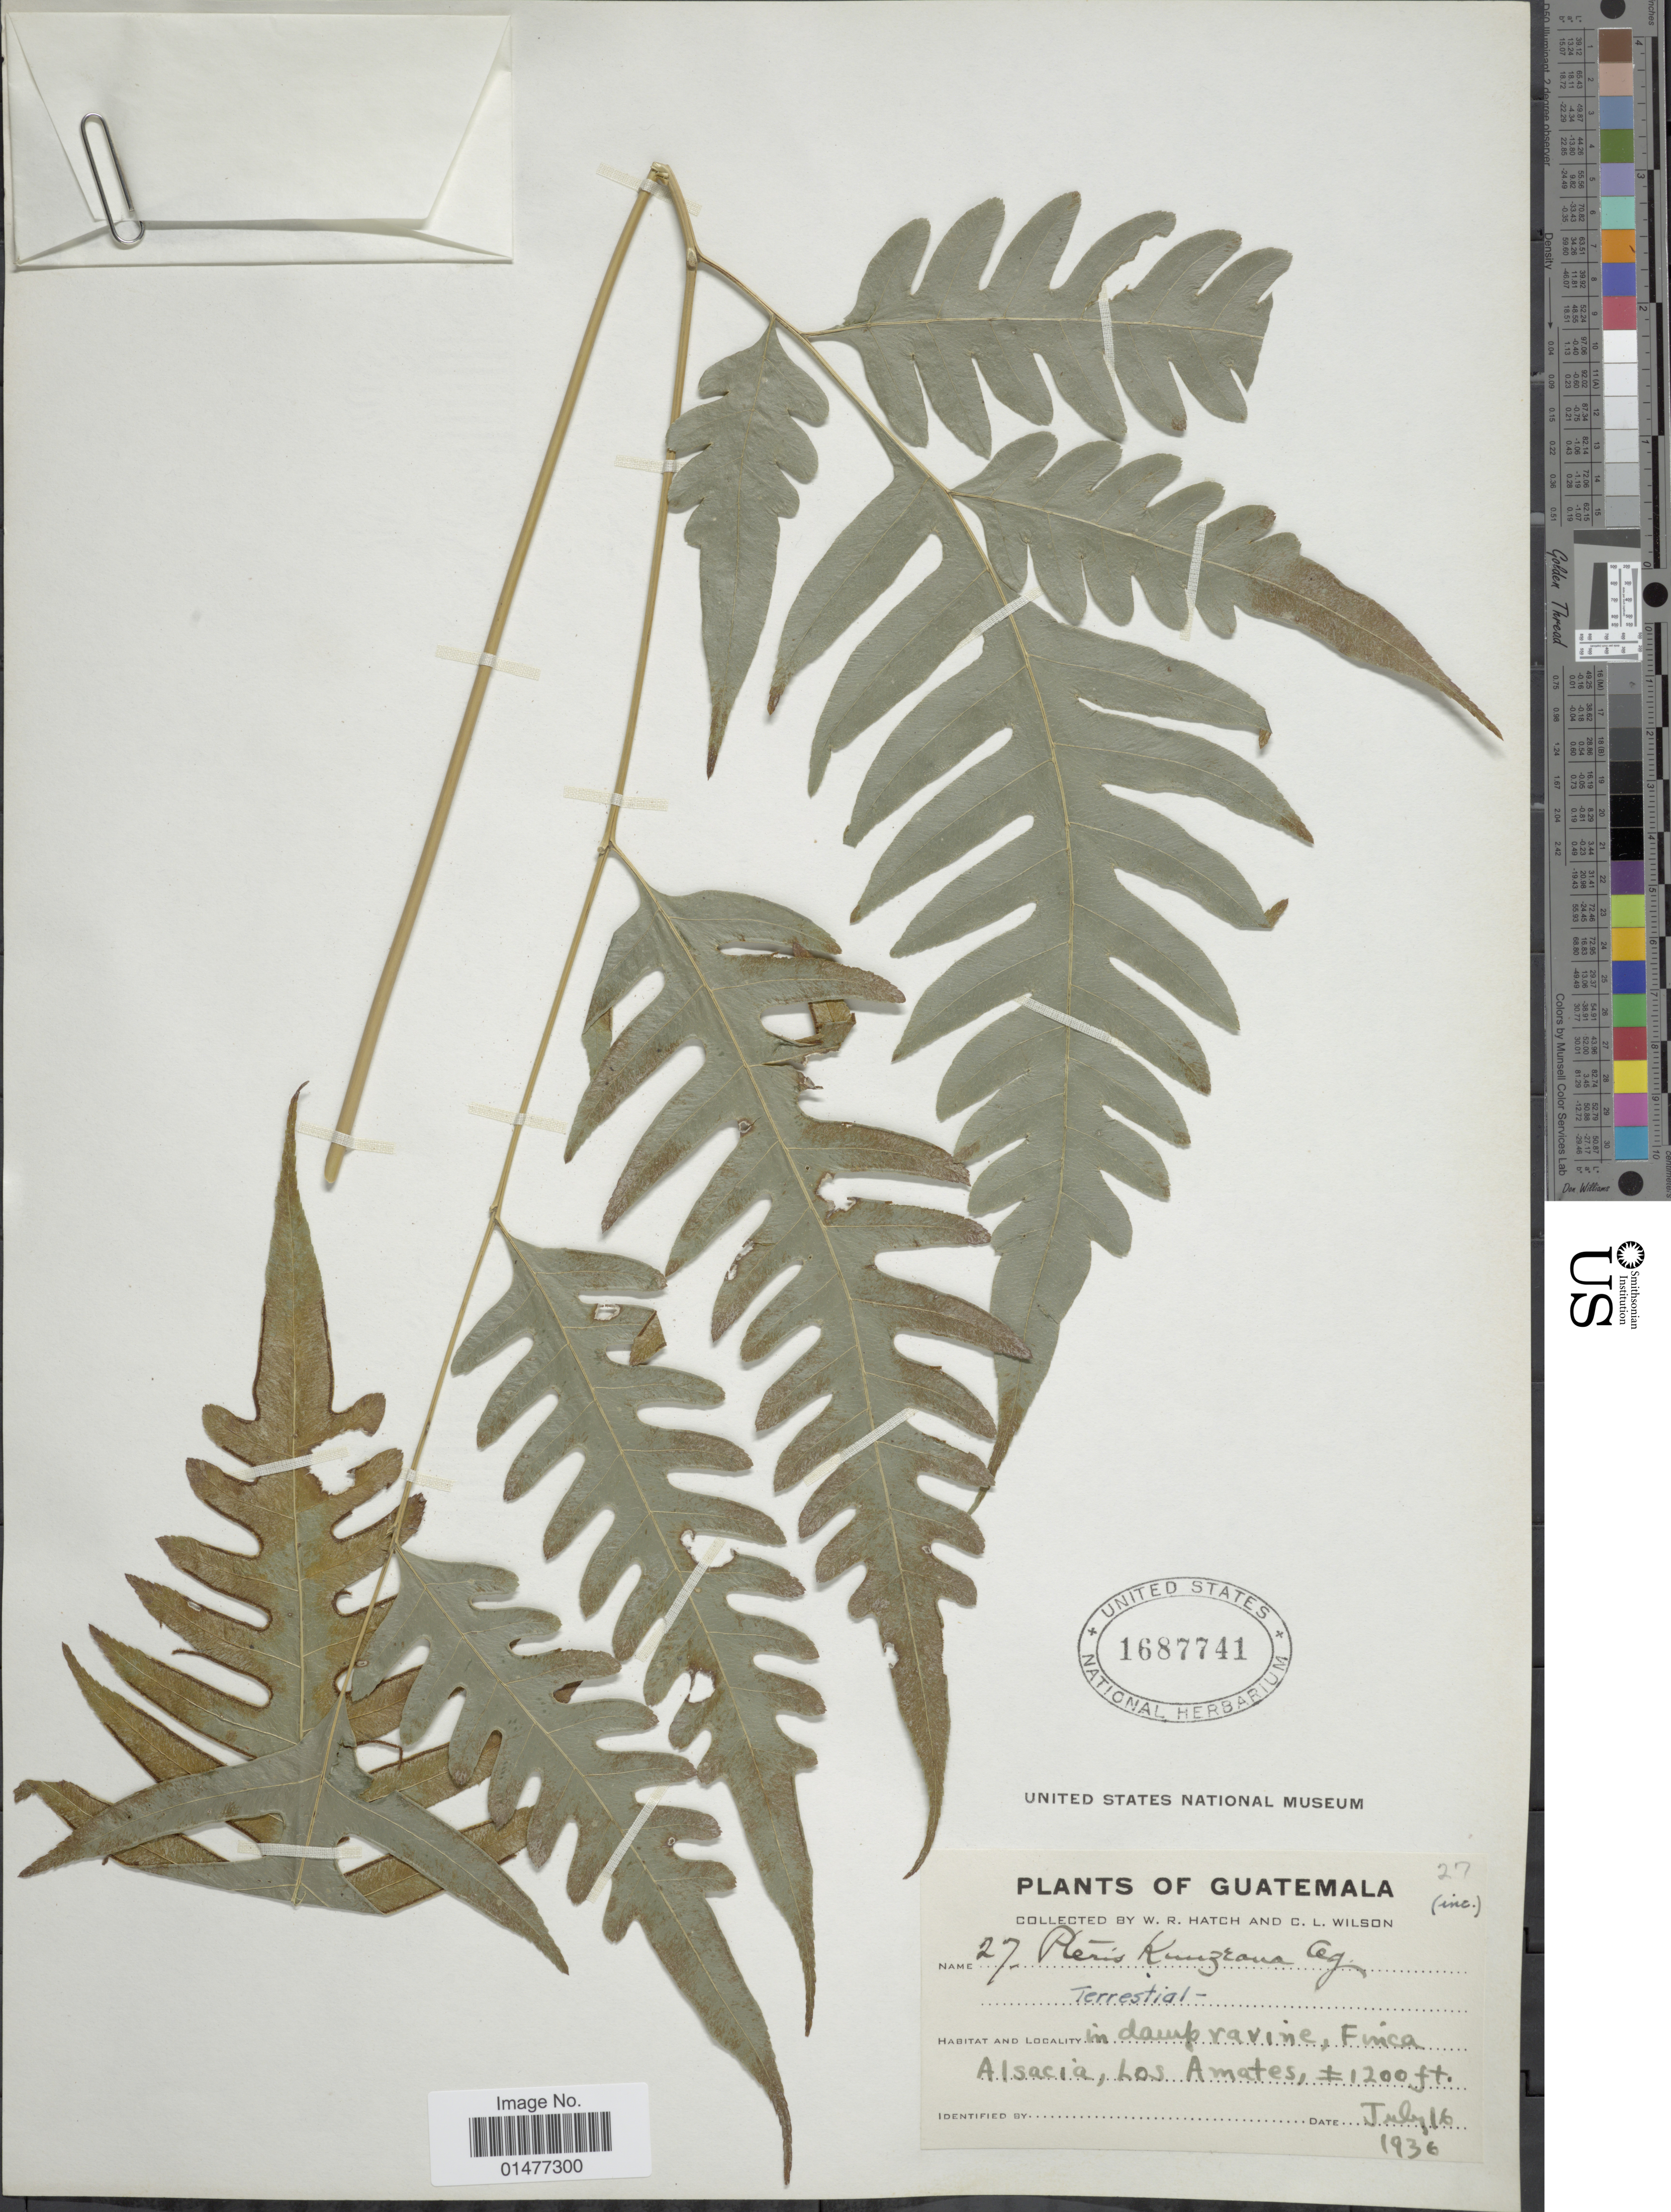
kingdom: Plantae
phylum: Tracheophyta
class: Polypodiopsida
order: Polypodiales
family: Pteridaceae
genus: Pteris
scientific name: Pteris altissima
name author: Poir.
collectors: W. Hatch & C. L. Wilson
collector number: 27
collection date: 1936-07-16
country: Guatemala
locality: Plants of Guatemala, in damp ravine, Finca Alsacia, Los Amates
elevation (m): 366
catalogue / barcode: US 1687741